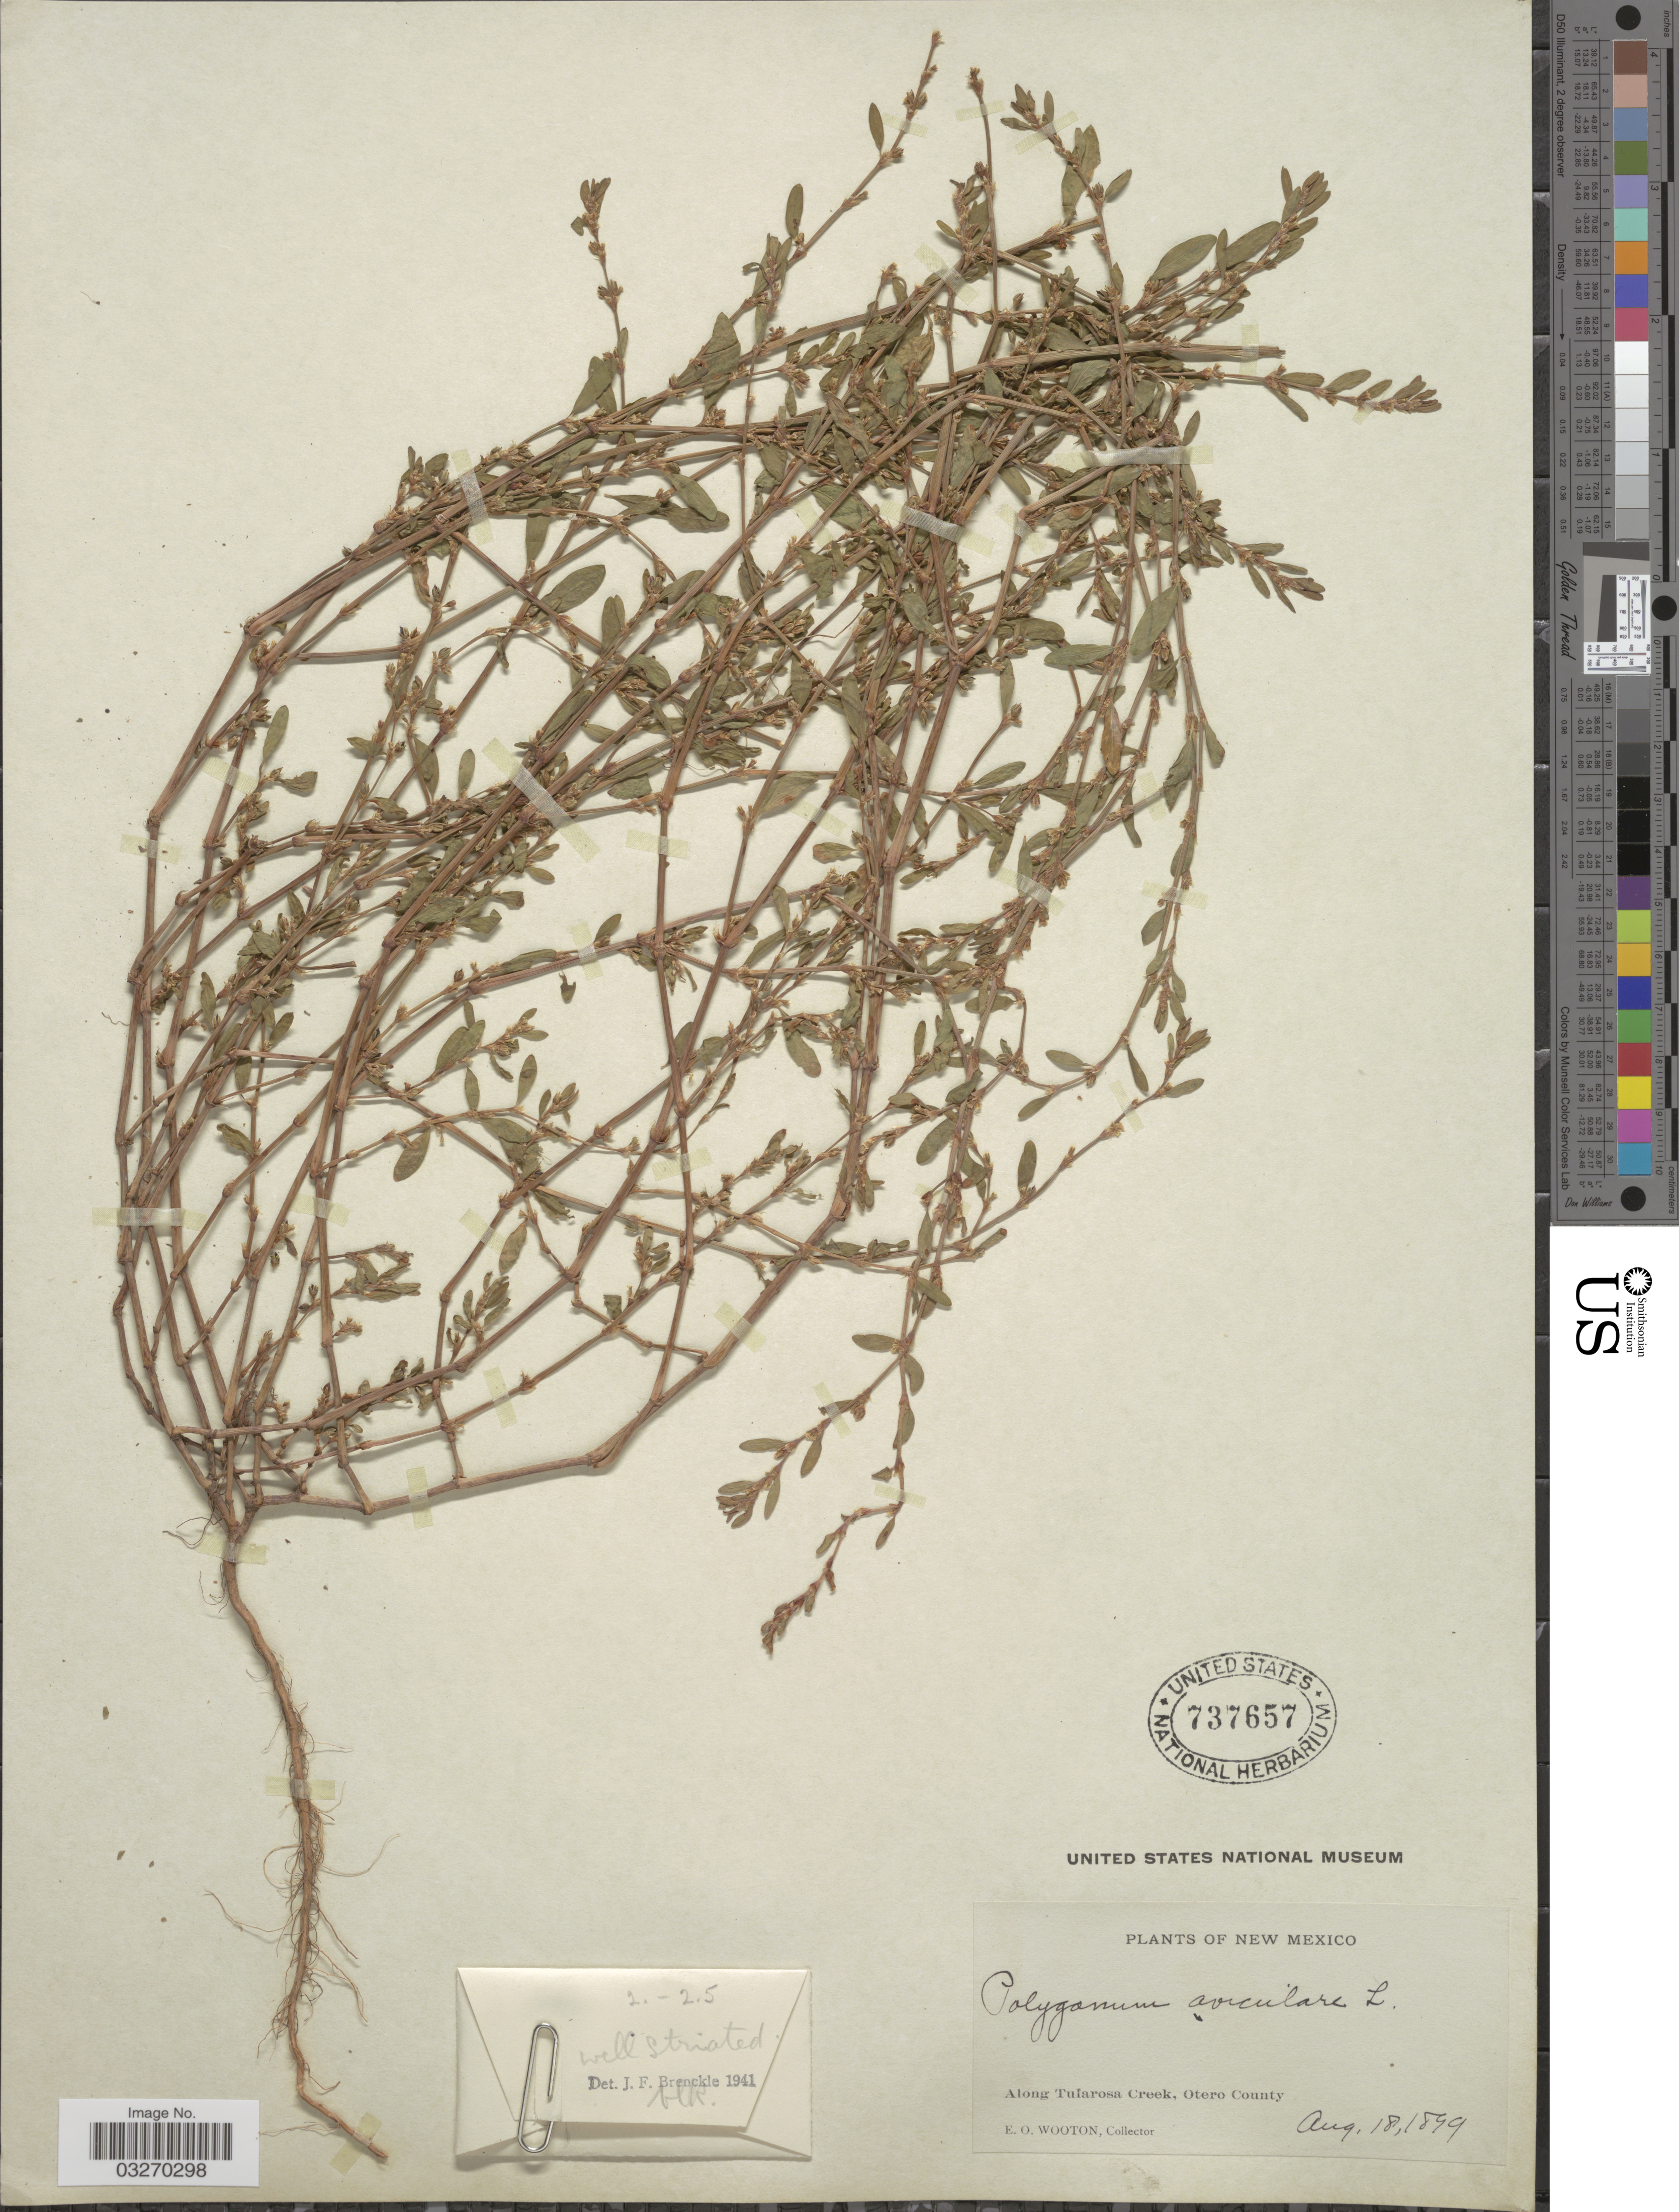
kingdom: Plantae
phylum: Tracheophyta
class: Magnoliopsida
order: Caryophyllales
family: Polygonaceae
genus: Polygonum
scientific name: Polygonum monspeliense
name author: Thiéb.-Bern. ex Pers.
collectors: E. O. Wooton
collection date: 1899-08-18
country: United States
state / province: New Mexico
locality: Along Tularosa Creek, Otero County.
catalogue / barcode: US 737657